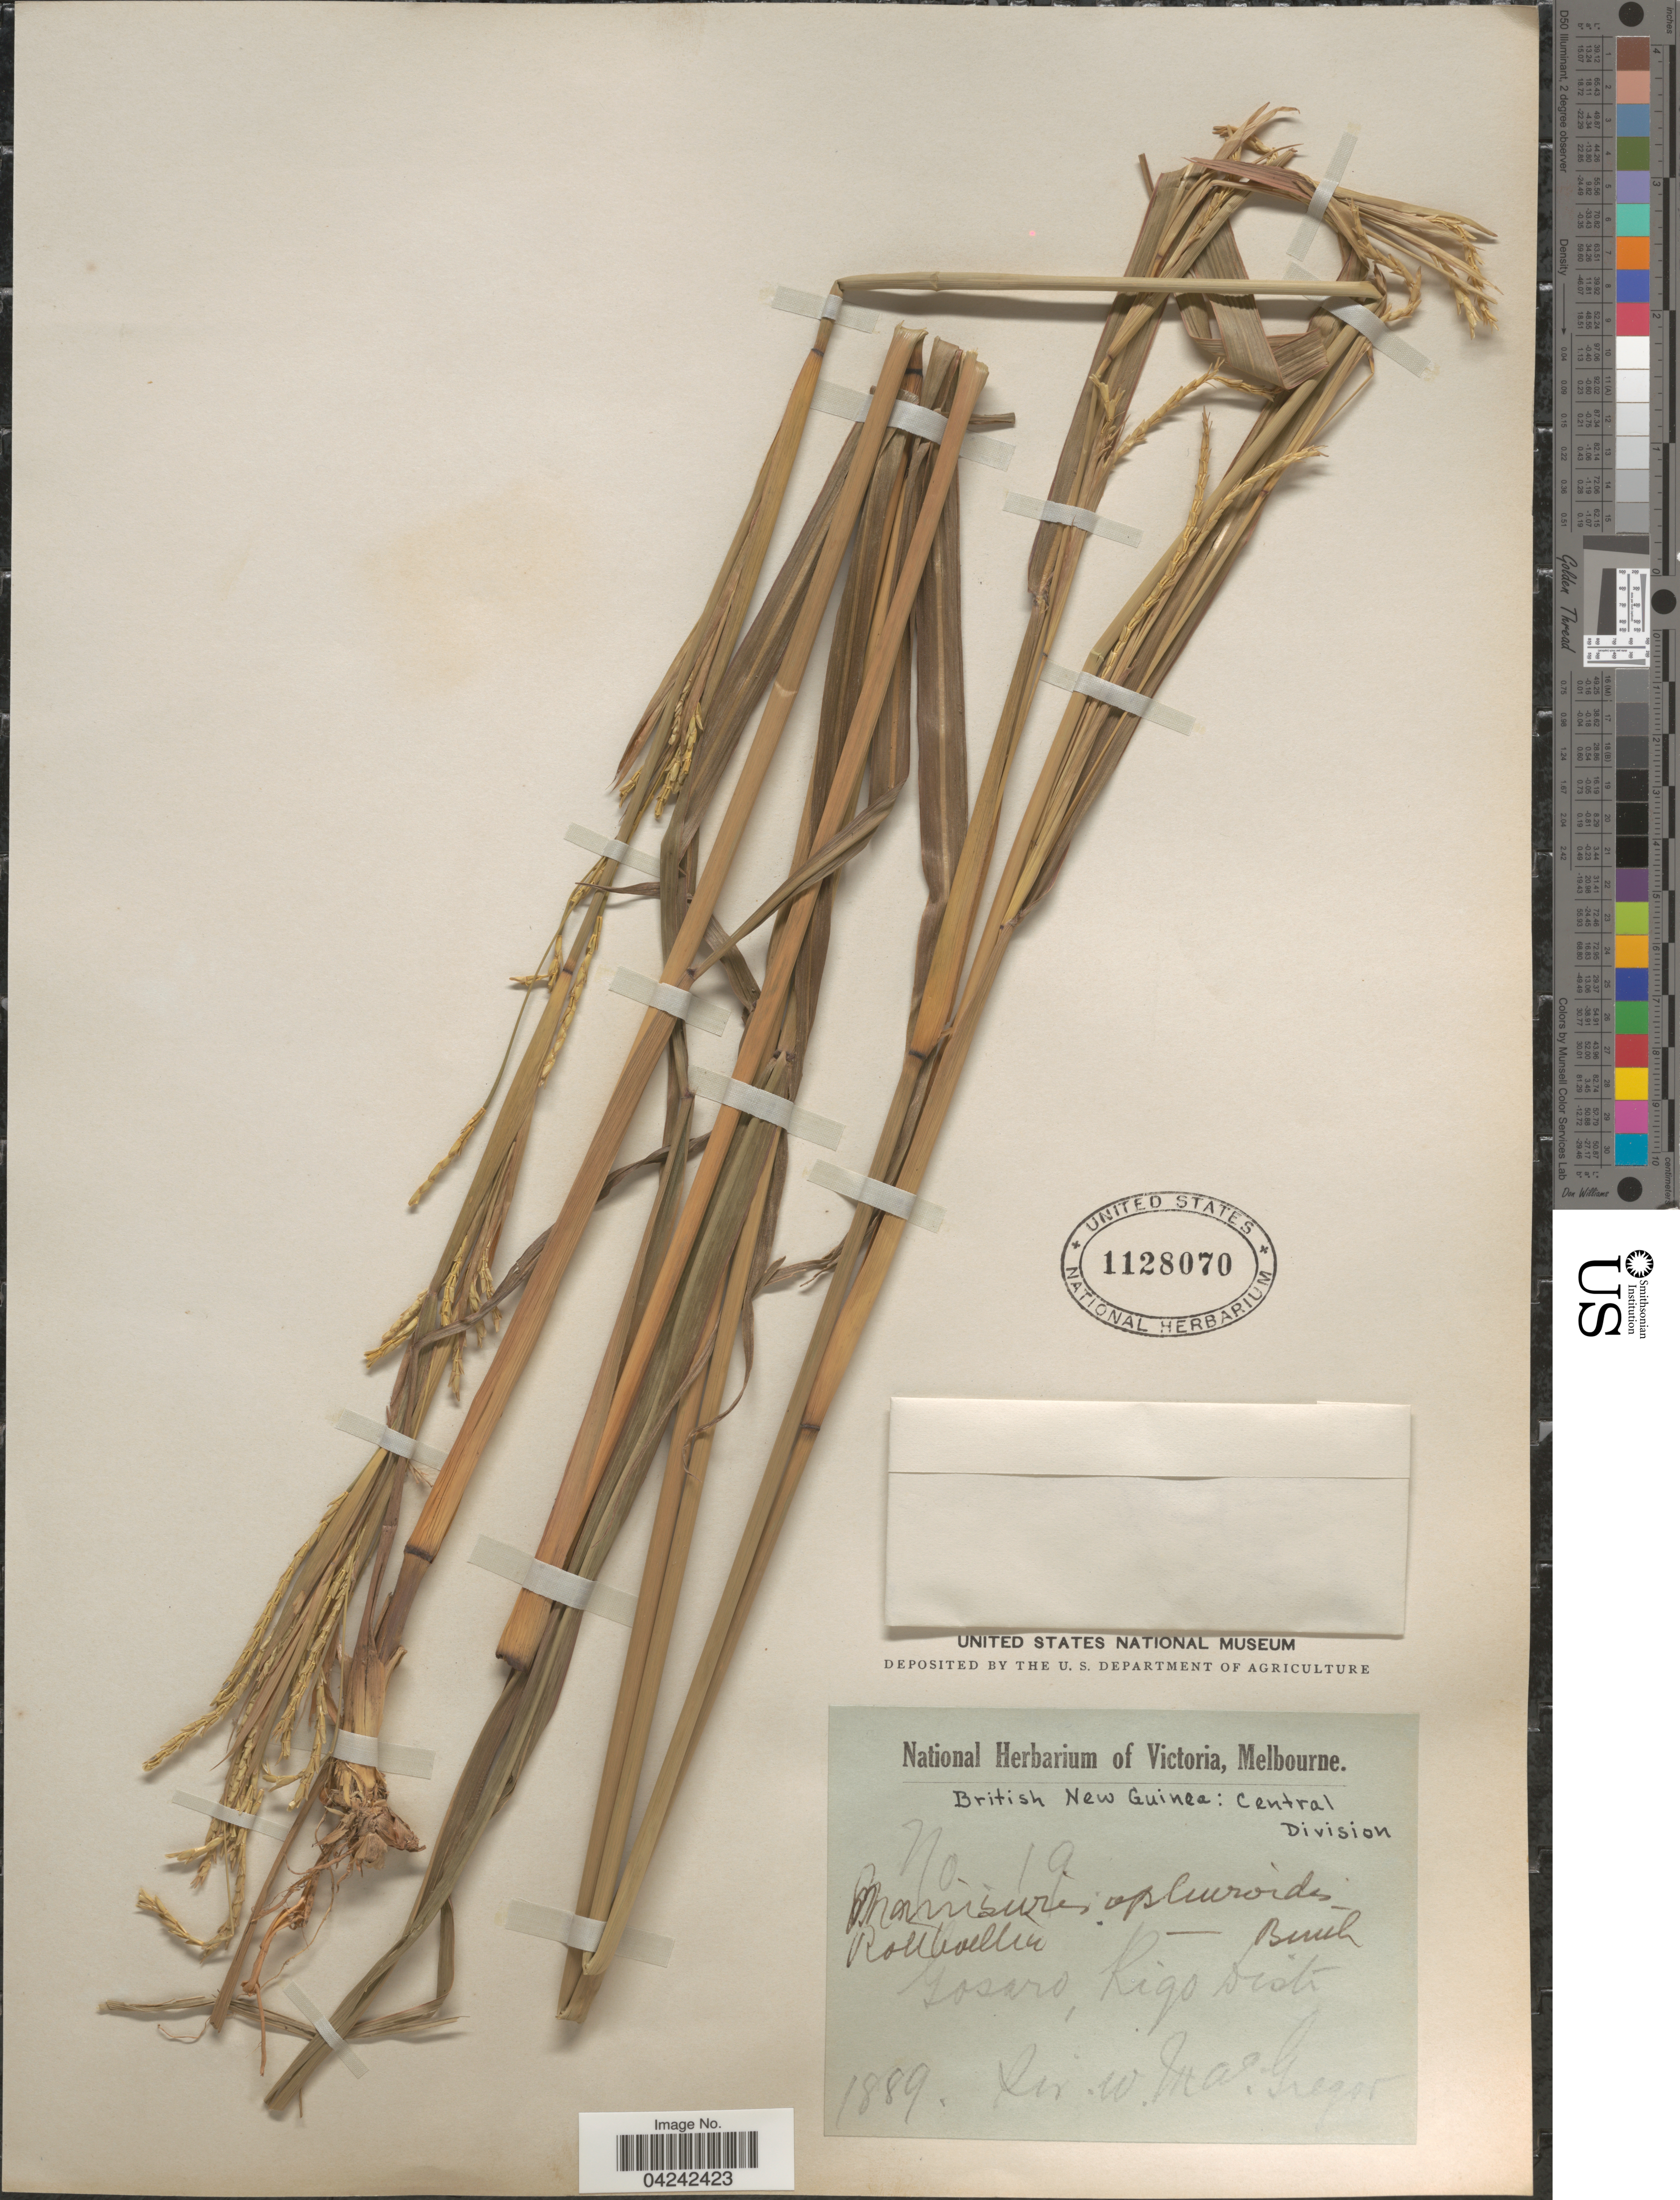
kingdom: Plantae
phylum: Tracheophyta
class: Liliopsida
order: Poales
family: Poaceae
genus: Rottboellia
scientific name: Rottboellia rottboellioides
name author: (R. Br.) Druce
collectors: W. Macgregor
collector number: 19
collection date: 1889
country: Indonesia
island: New Guinea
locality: British New Guinea: Central Division. Yosaro, Rigo Distr.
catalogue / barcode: US 1128070